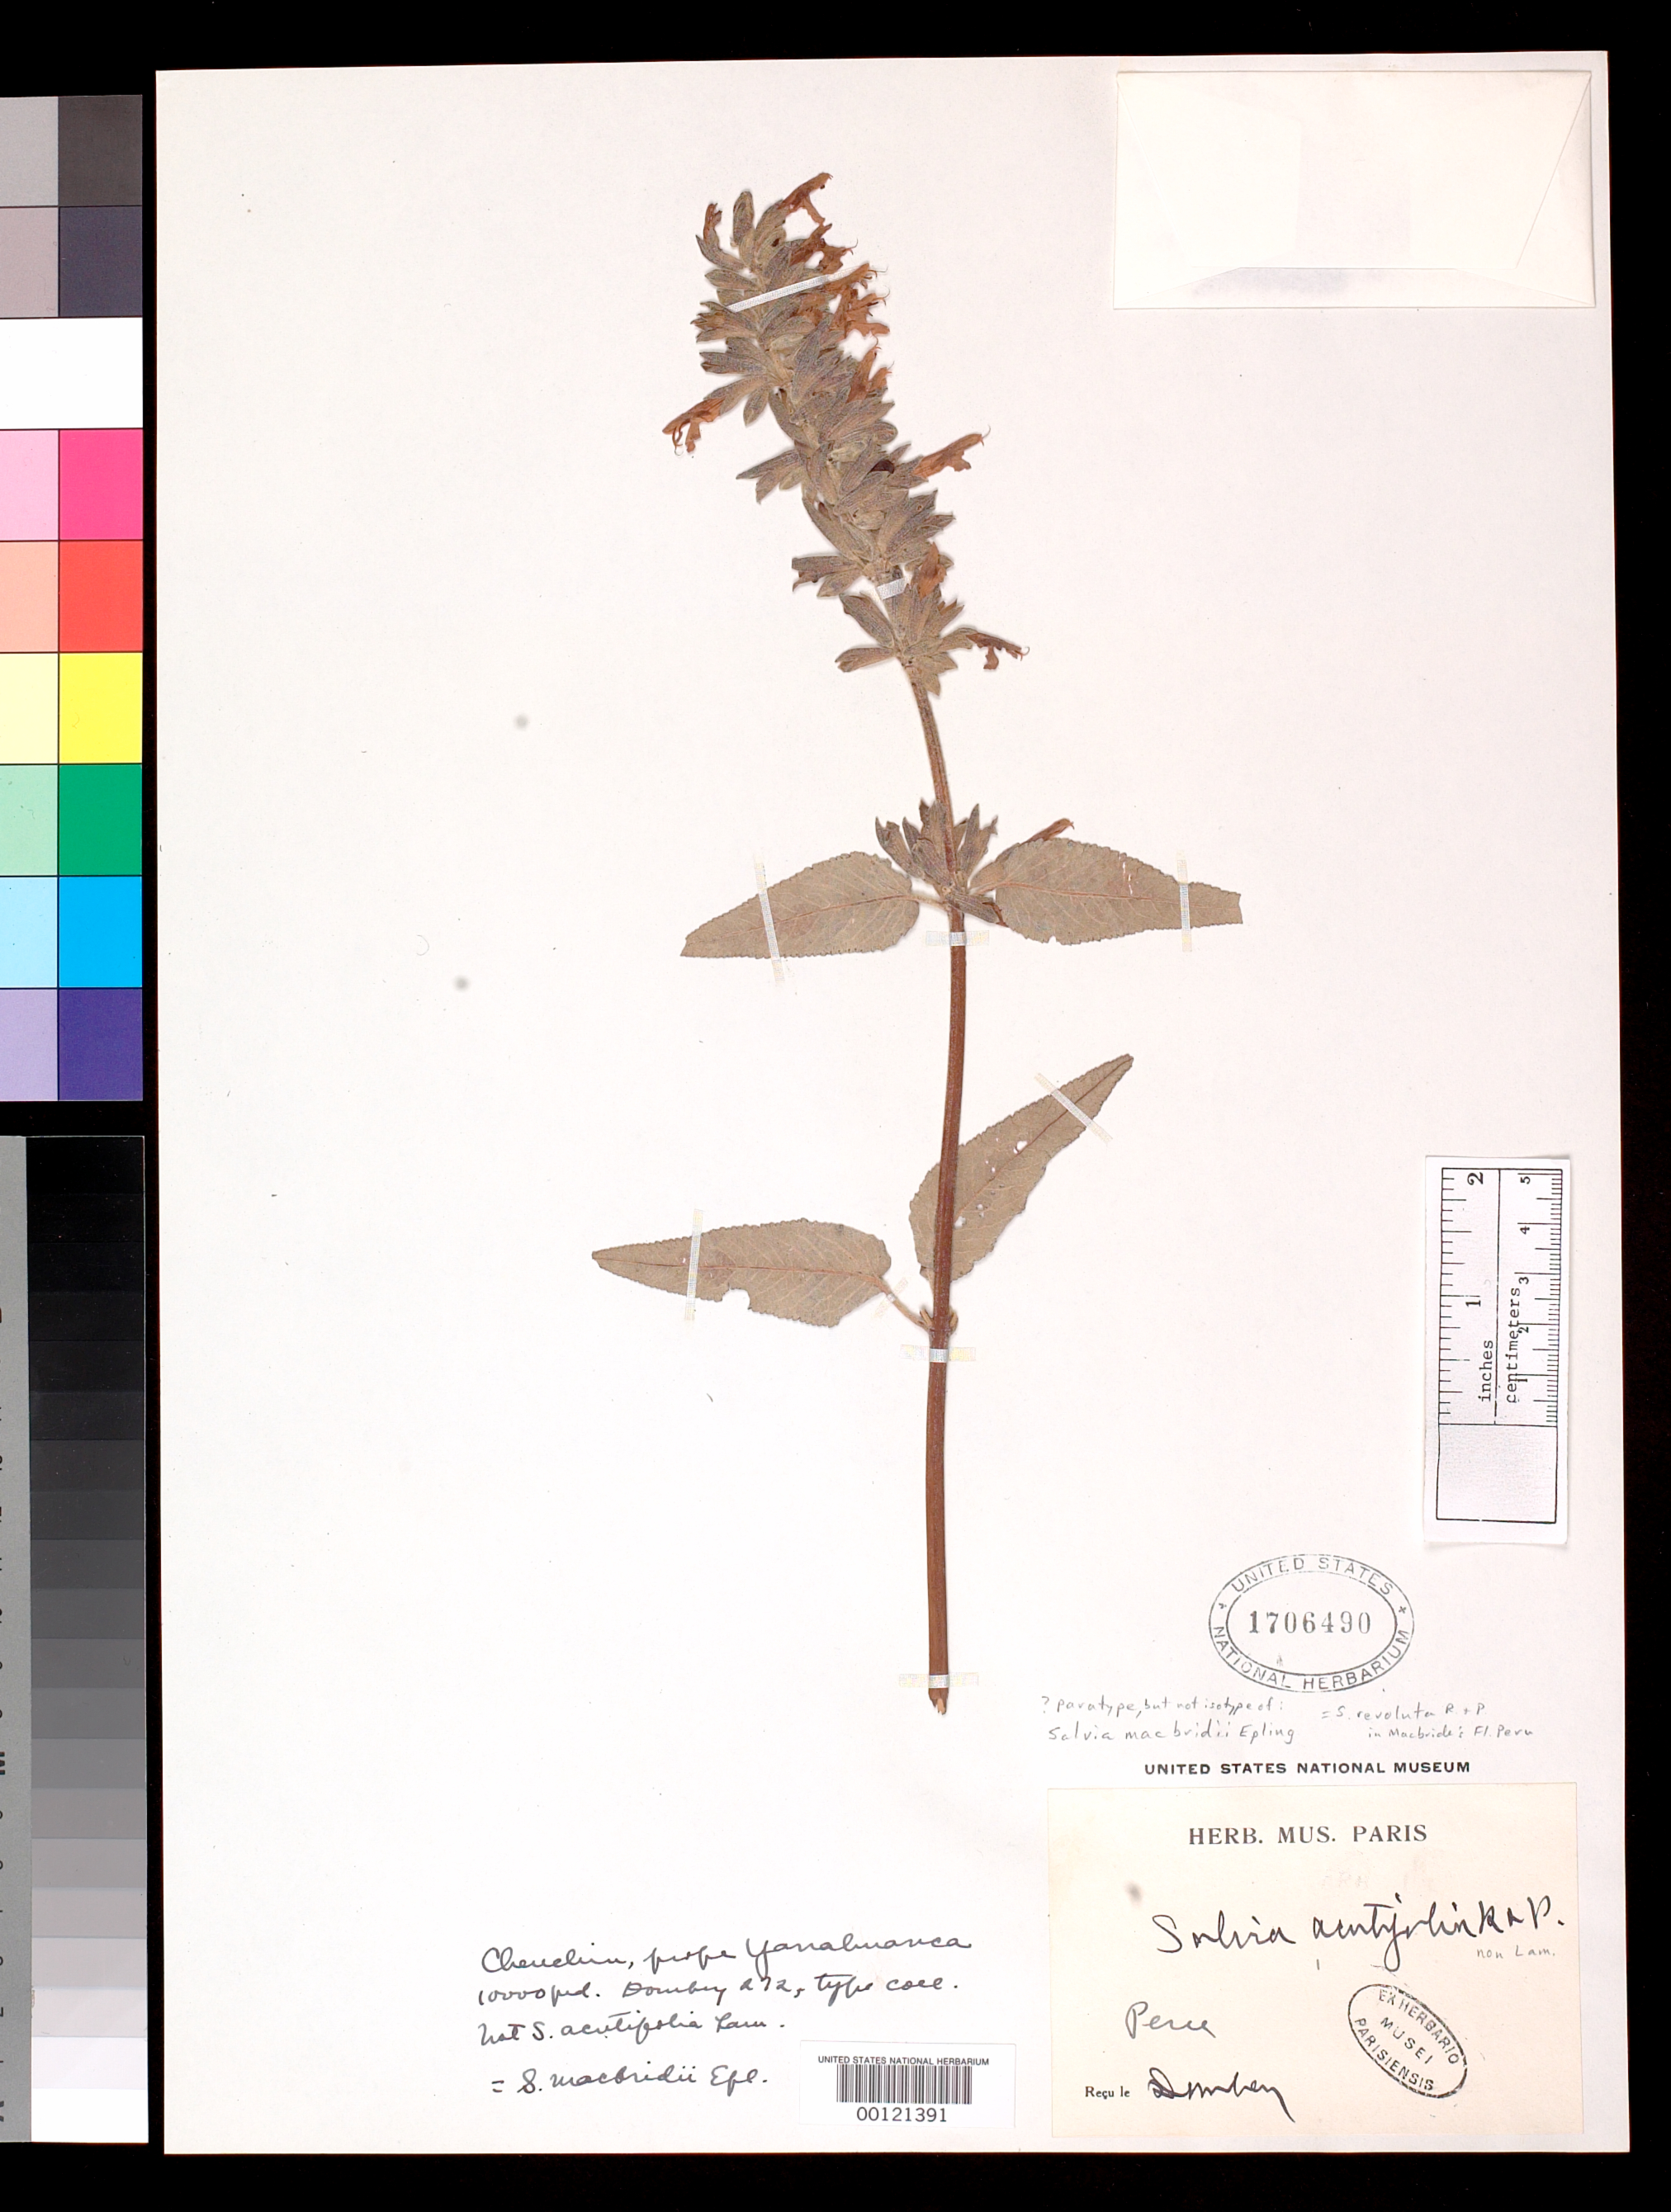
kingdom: Plantae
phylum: Tracheophyta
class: Magnoliopsida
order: Lamiales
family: Lamiaceae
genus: Salvia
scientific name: Salvia acutifolia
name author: Ruiz & Pav.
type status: Type Collection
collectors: J. Dombey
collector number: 272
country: Peru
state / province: San Martín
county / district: Mariscal Cáceres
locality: Rio Huallaga, margen Derecha del; Balsa Probana; dtto. Tocache Nuevo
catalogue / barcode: US 1706490